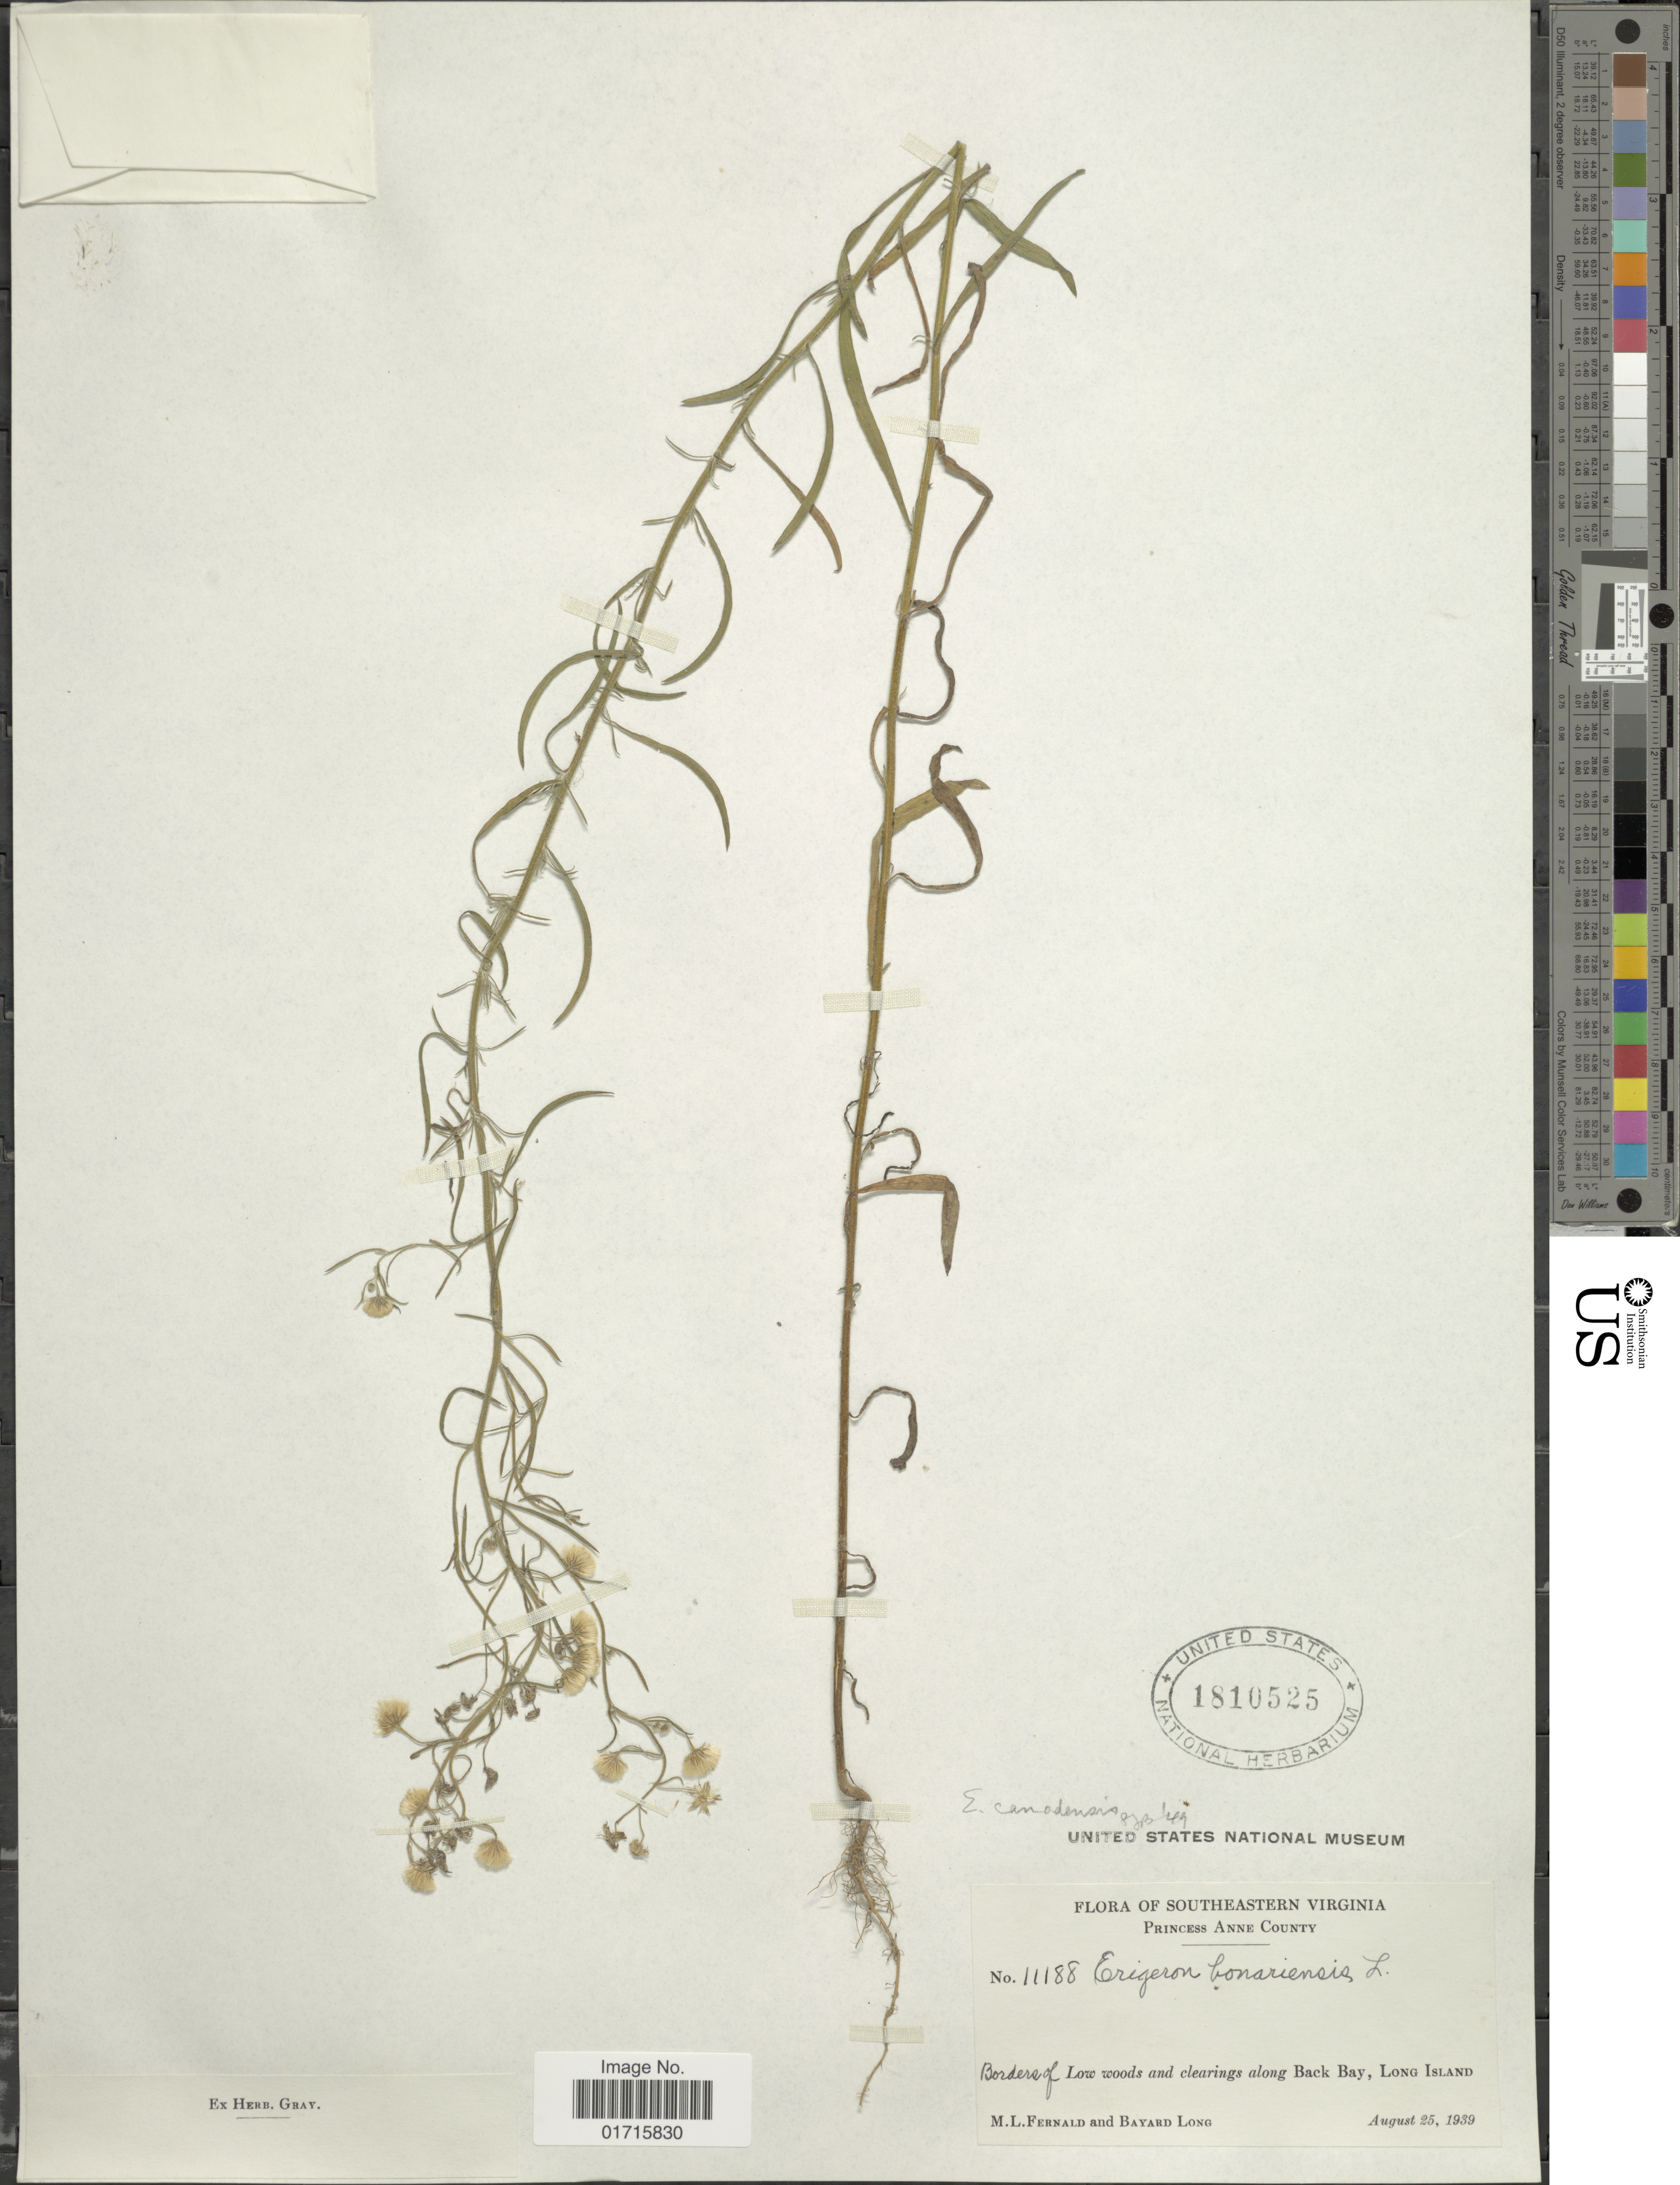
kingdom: Plantae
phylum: Tracheophyta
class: Magnoliopsida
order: Asterales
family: Asteraceae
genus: Conyza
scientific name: Conyza bonariensis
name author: (L.) Cronq.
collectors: M. L. Fernald & B. Long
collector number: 11188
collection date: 1939-08-25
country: United States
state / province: Virginia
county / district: City of Virginia Beach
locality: Southeastern Virginia. Princess Anne County. Borders of Low woods and clearing along Back Bay, Long Island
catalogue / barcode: US 1810525